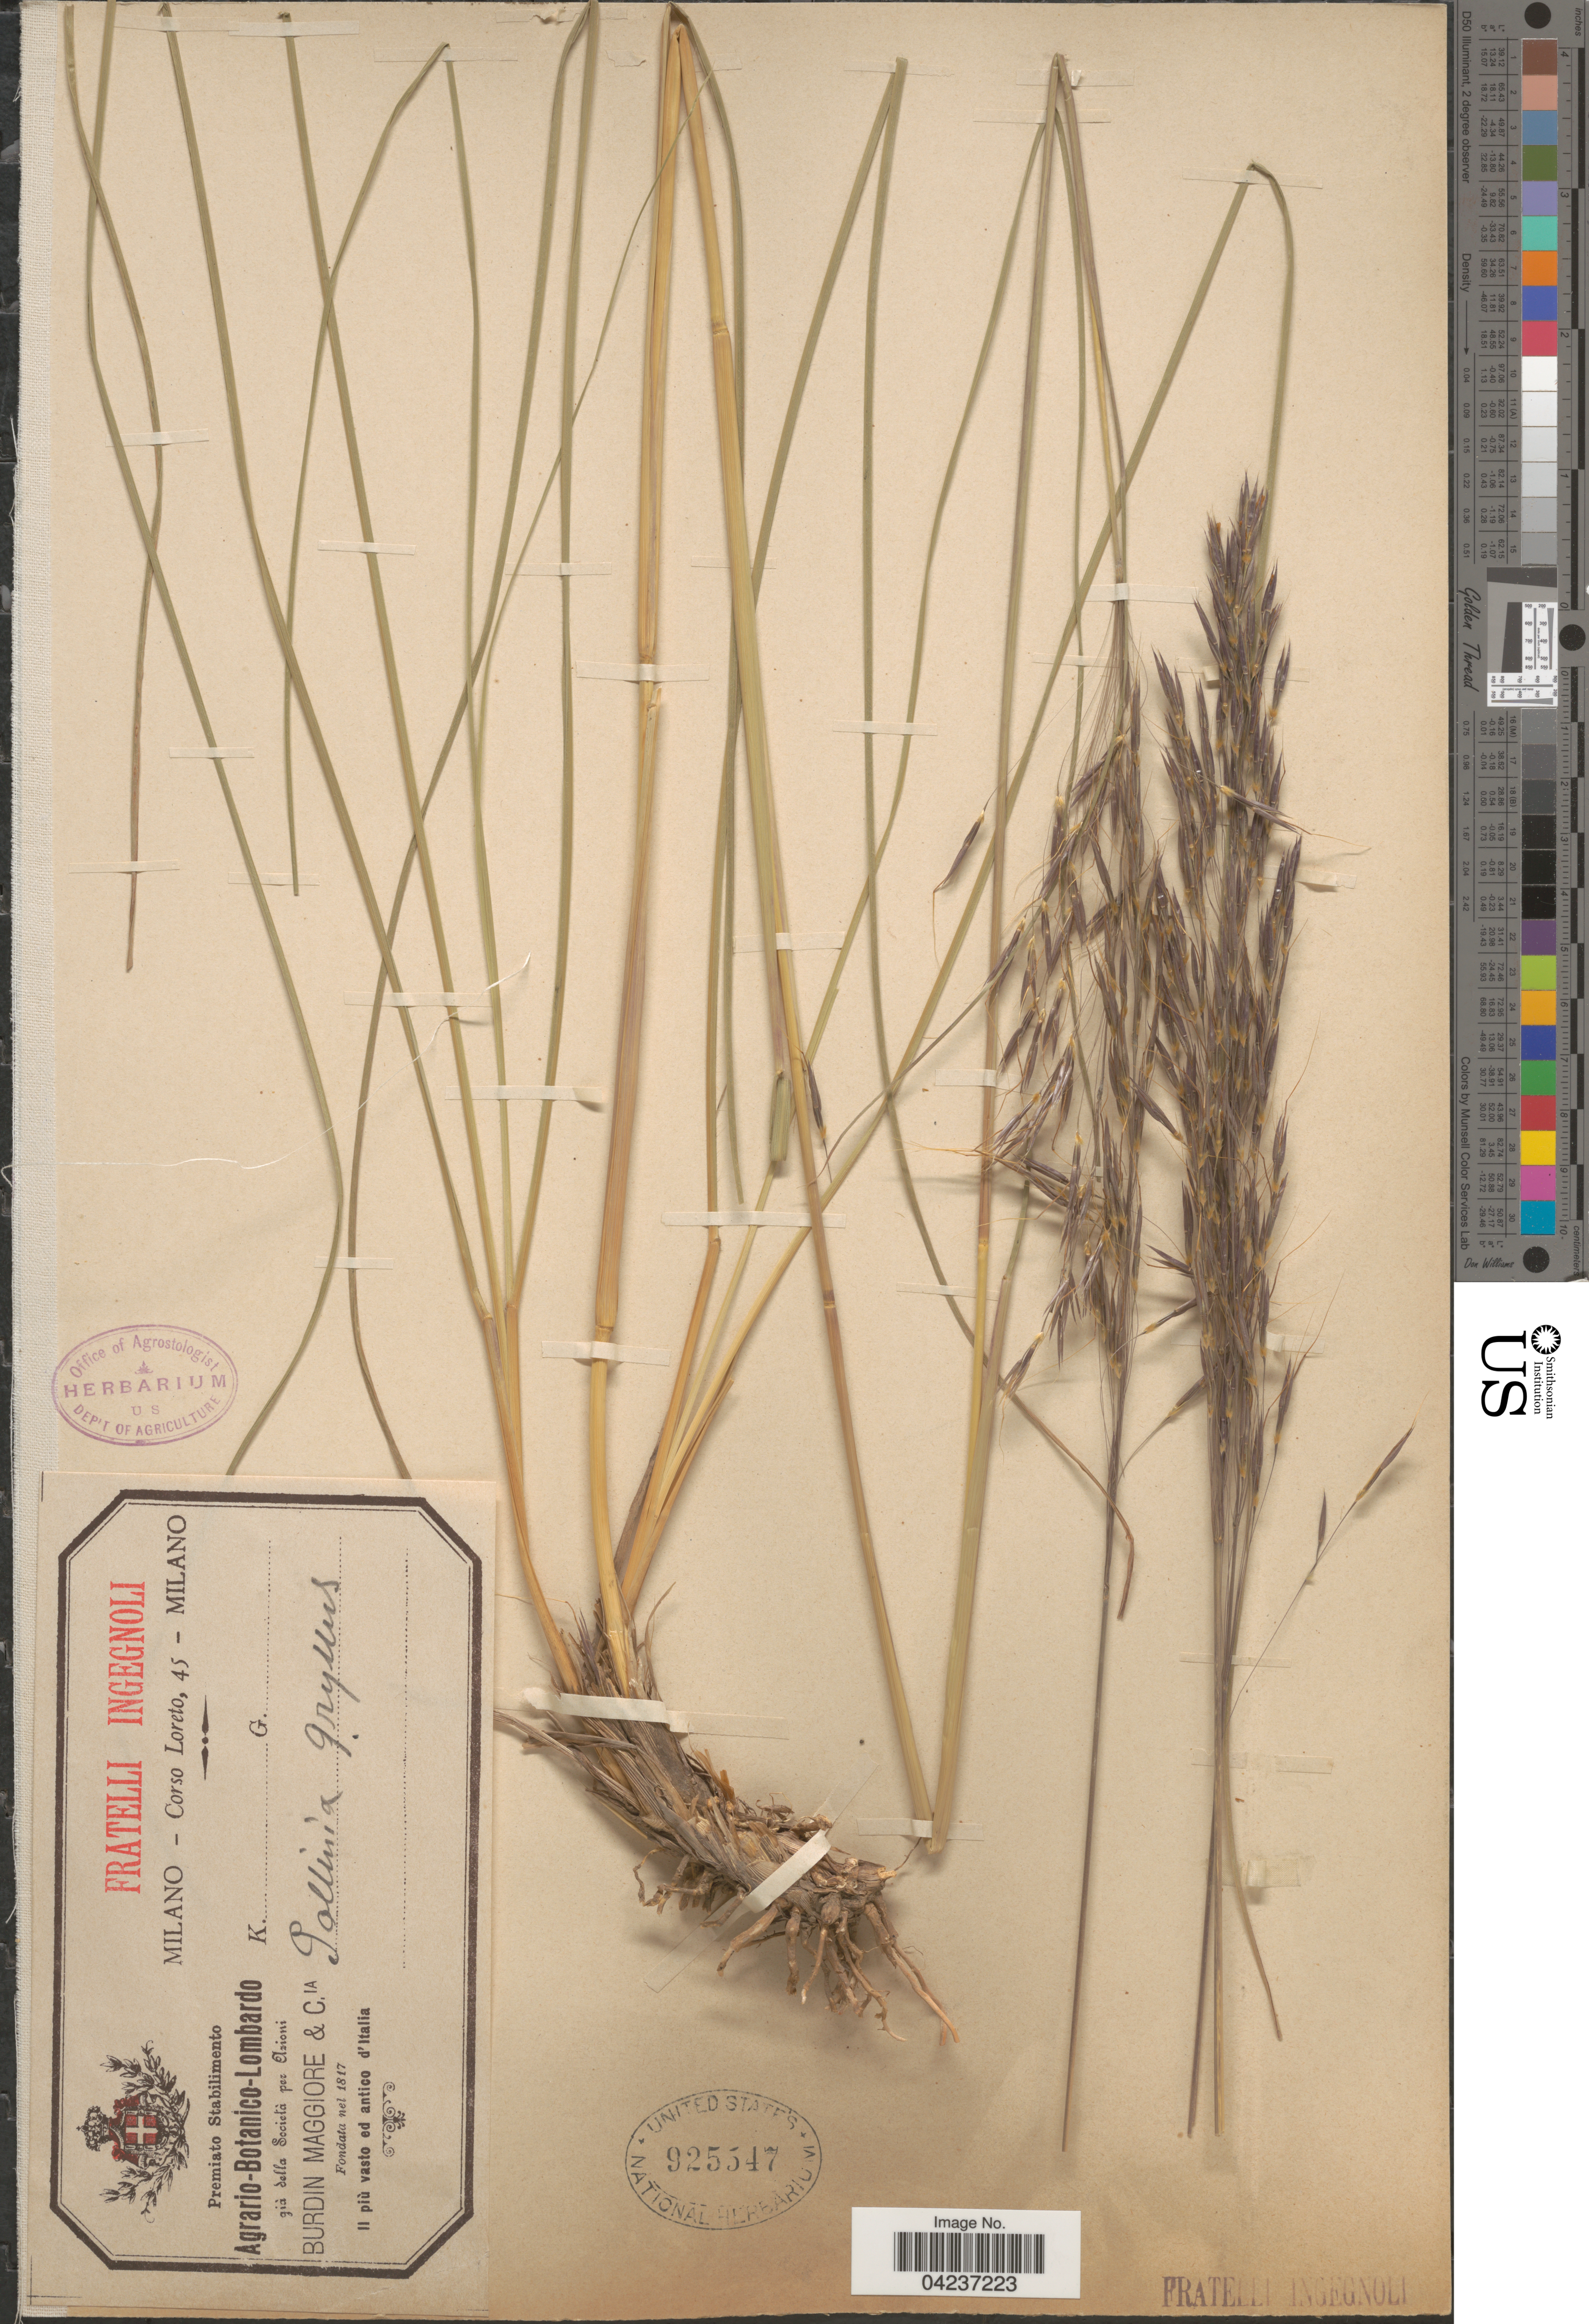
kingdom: Plantae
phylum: Tracheophyta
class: Liliopsida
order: Poales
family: Poaceae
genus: Chrysopogon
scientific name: Chrysopogon gryllus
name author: (L.) Trin.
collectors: Loreto, C.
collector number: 45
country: Italy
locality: Il più vasto ed antico d'Italia.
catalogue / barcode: US 925547